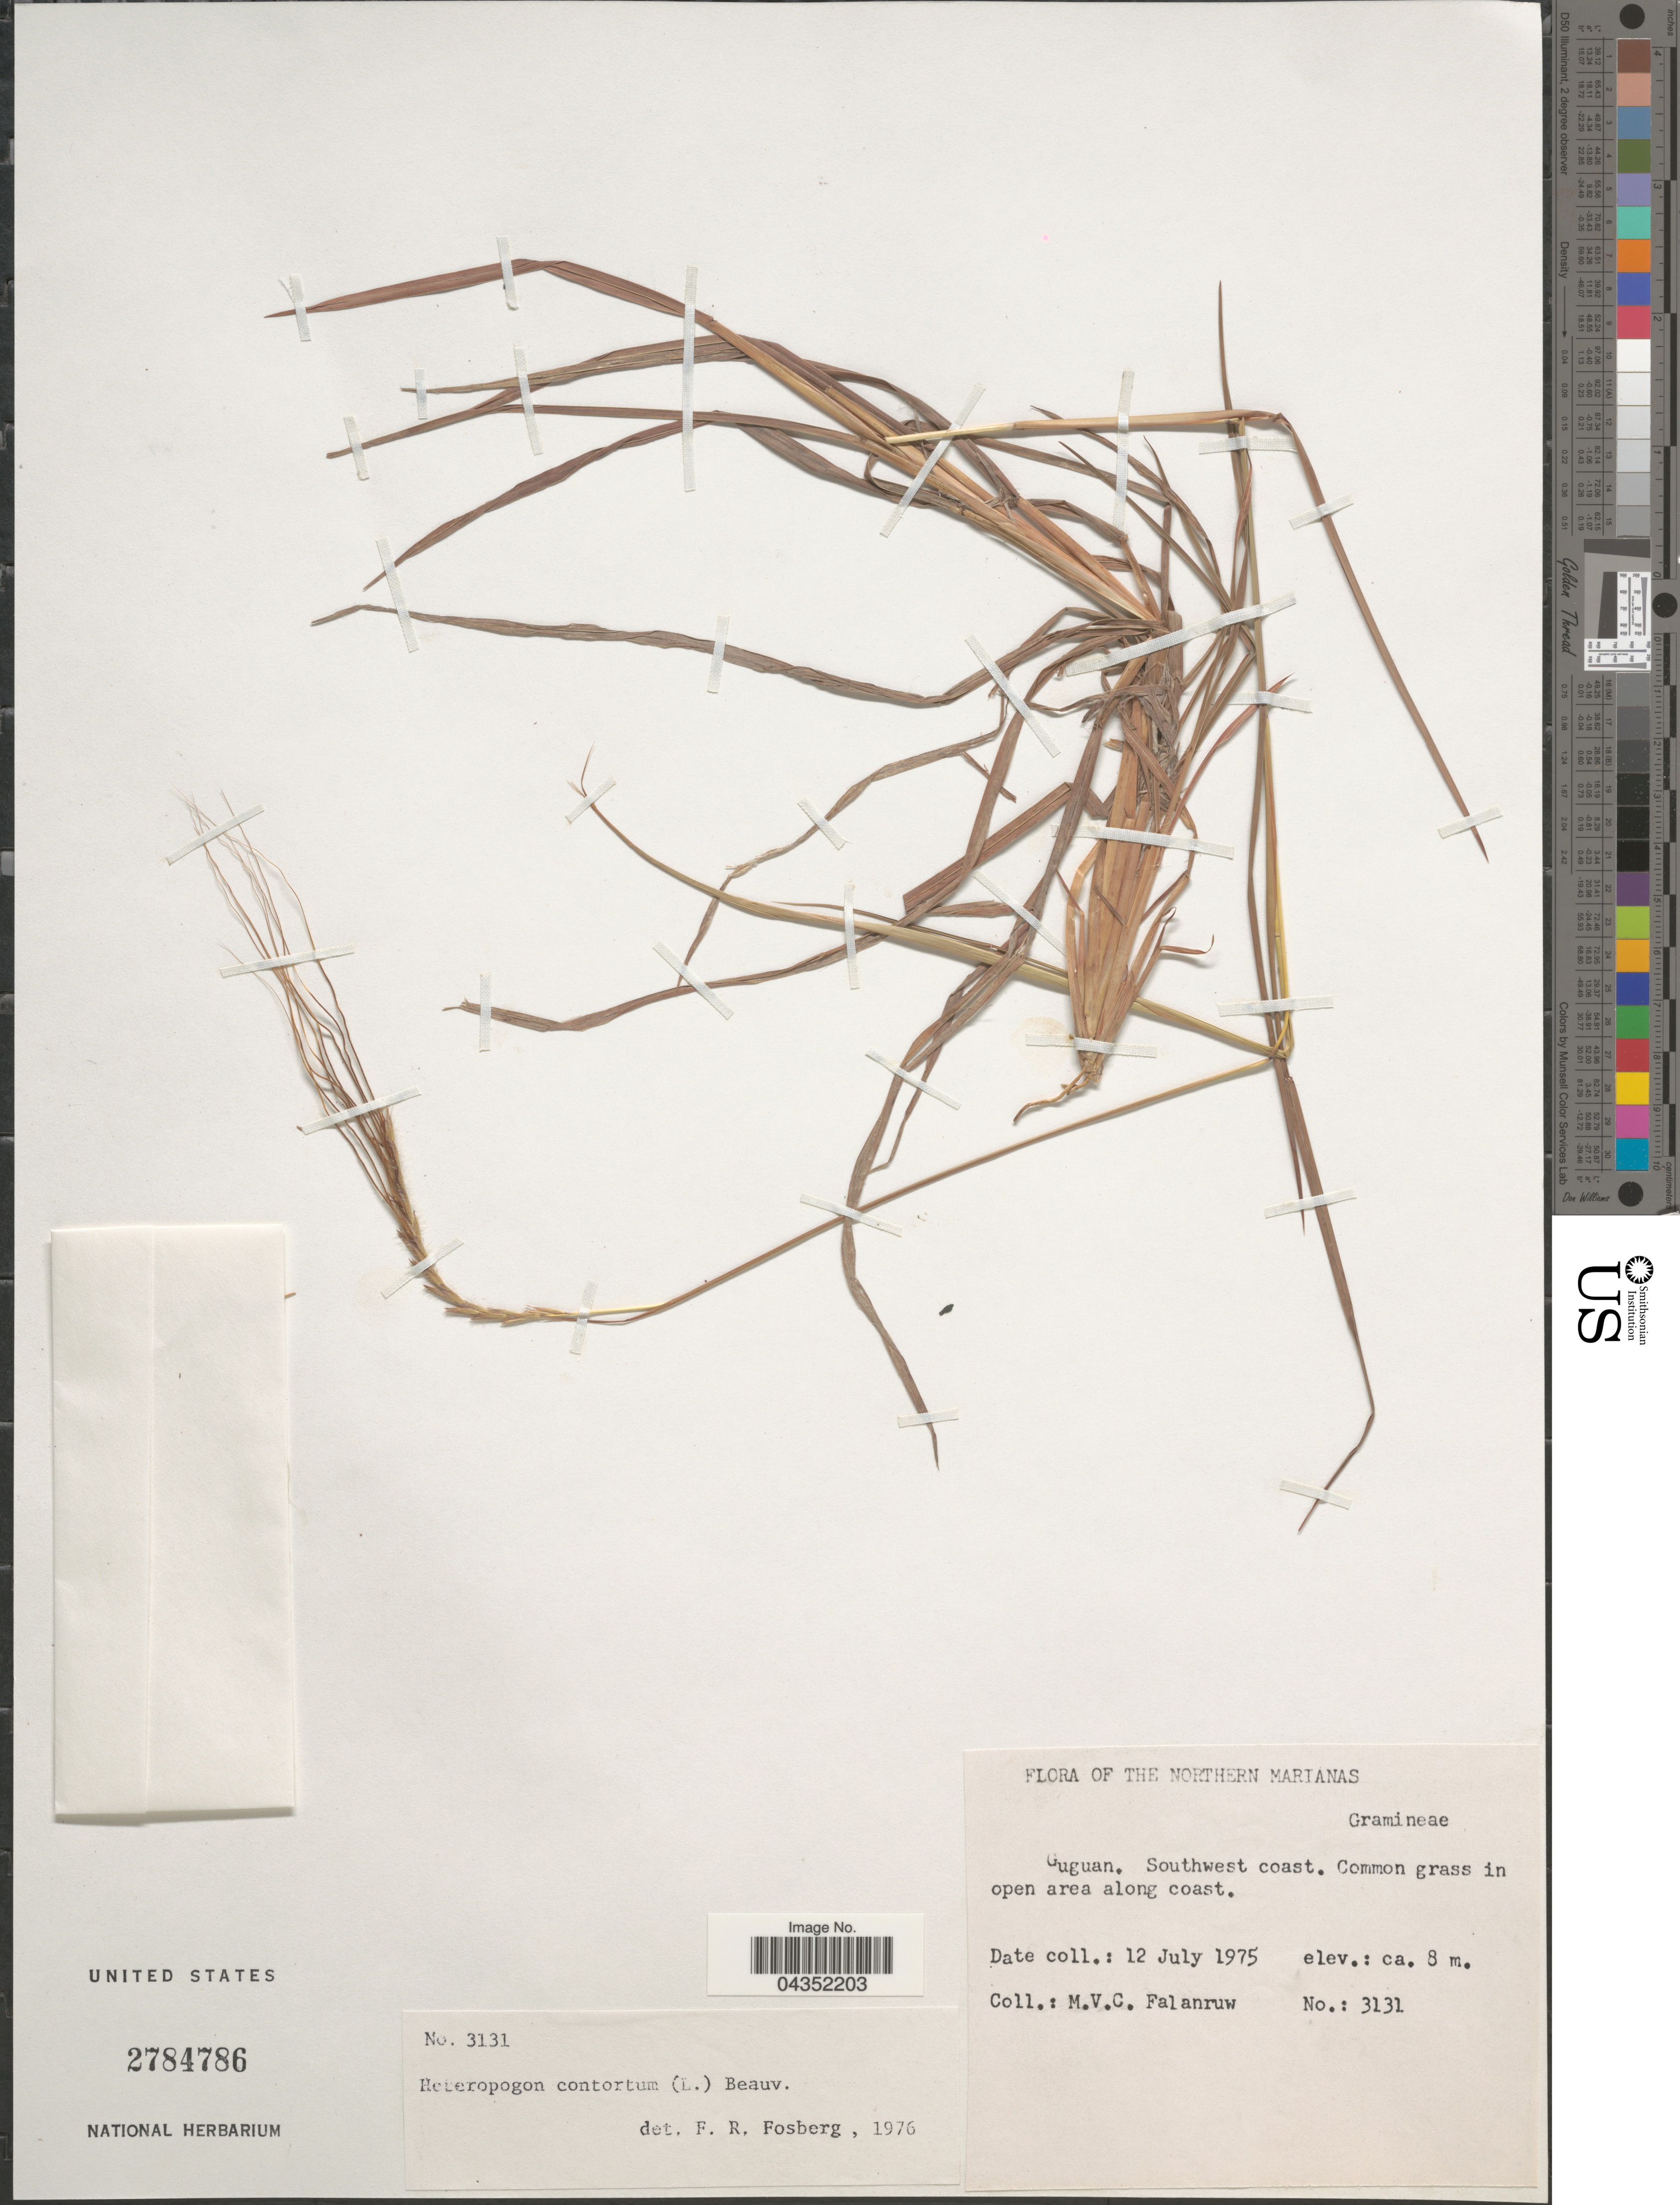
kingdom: Plantae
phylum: Tracheophyta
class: Liliopsida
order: Poales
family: Poaceae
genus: Heteropogon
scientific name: Heteropogon contortus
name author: (L.) P. Beauv. ex Roem. & Schult.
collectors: M. V. Falanruw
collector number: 3131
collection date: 1975-07-12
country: Northern Mariana Islands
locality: The Northern Marianas. Guguan. Southwest coast.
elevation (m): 8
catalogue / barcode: US 2784786